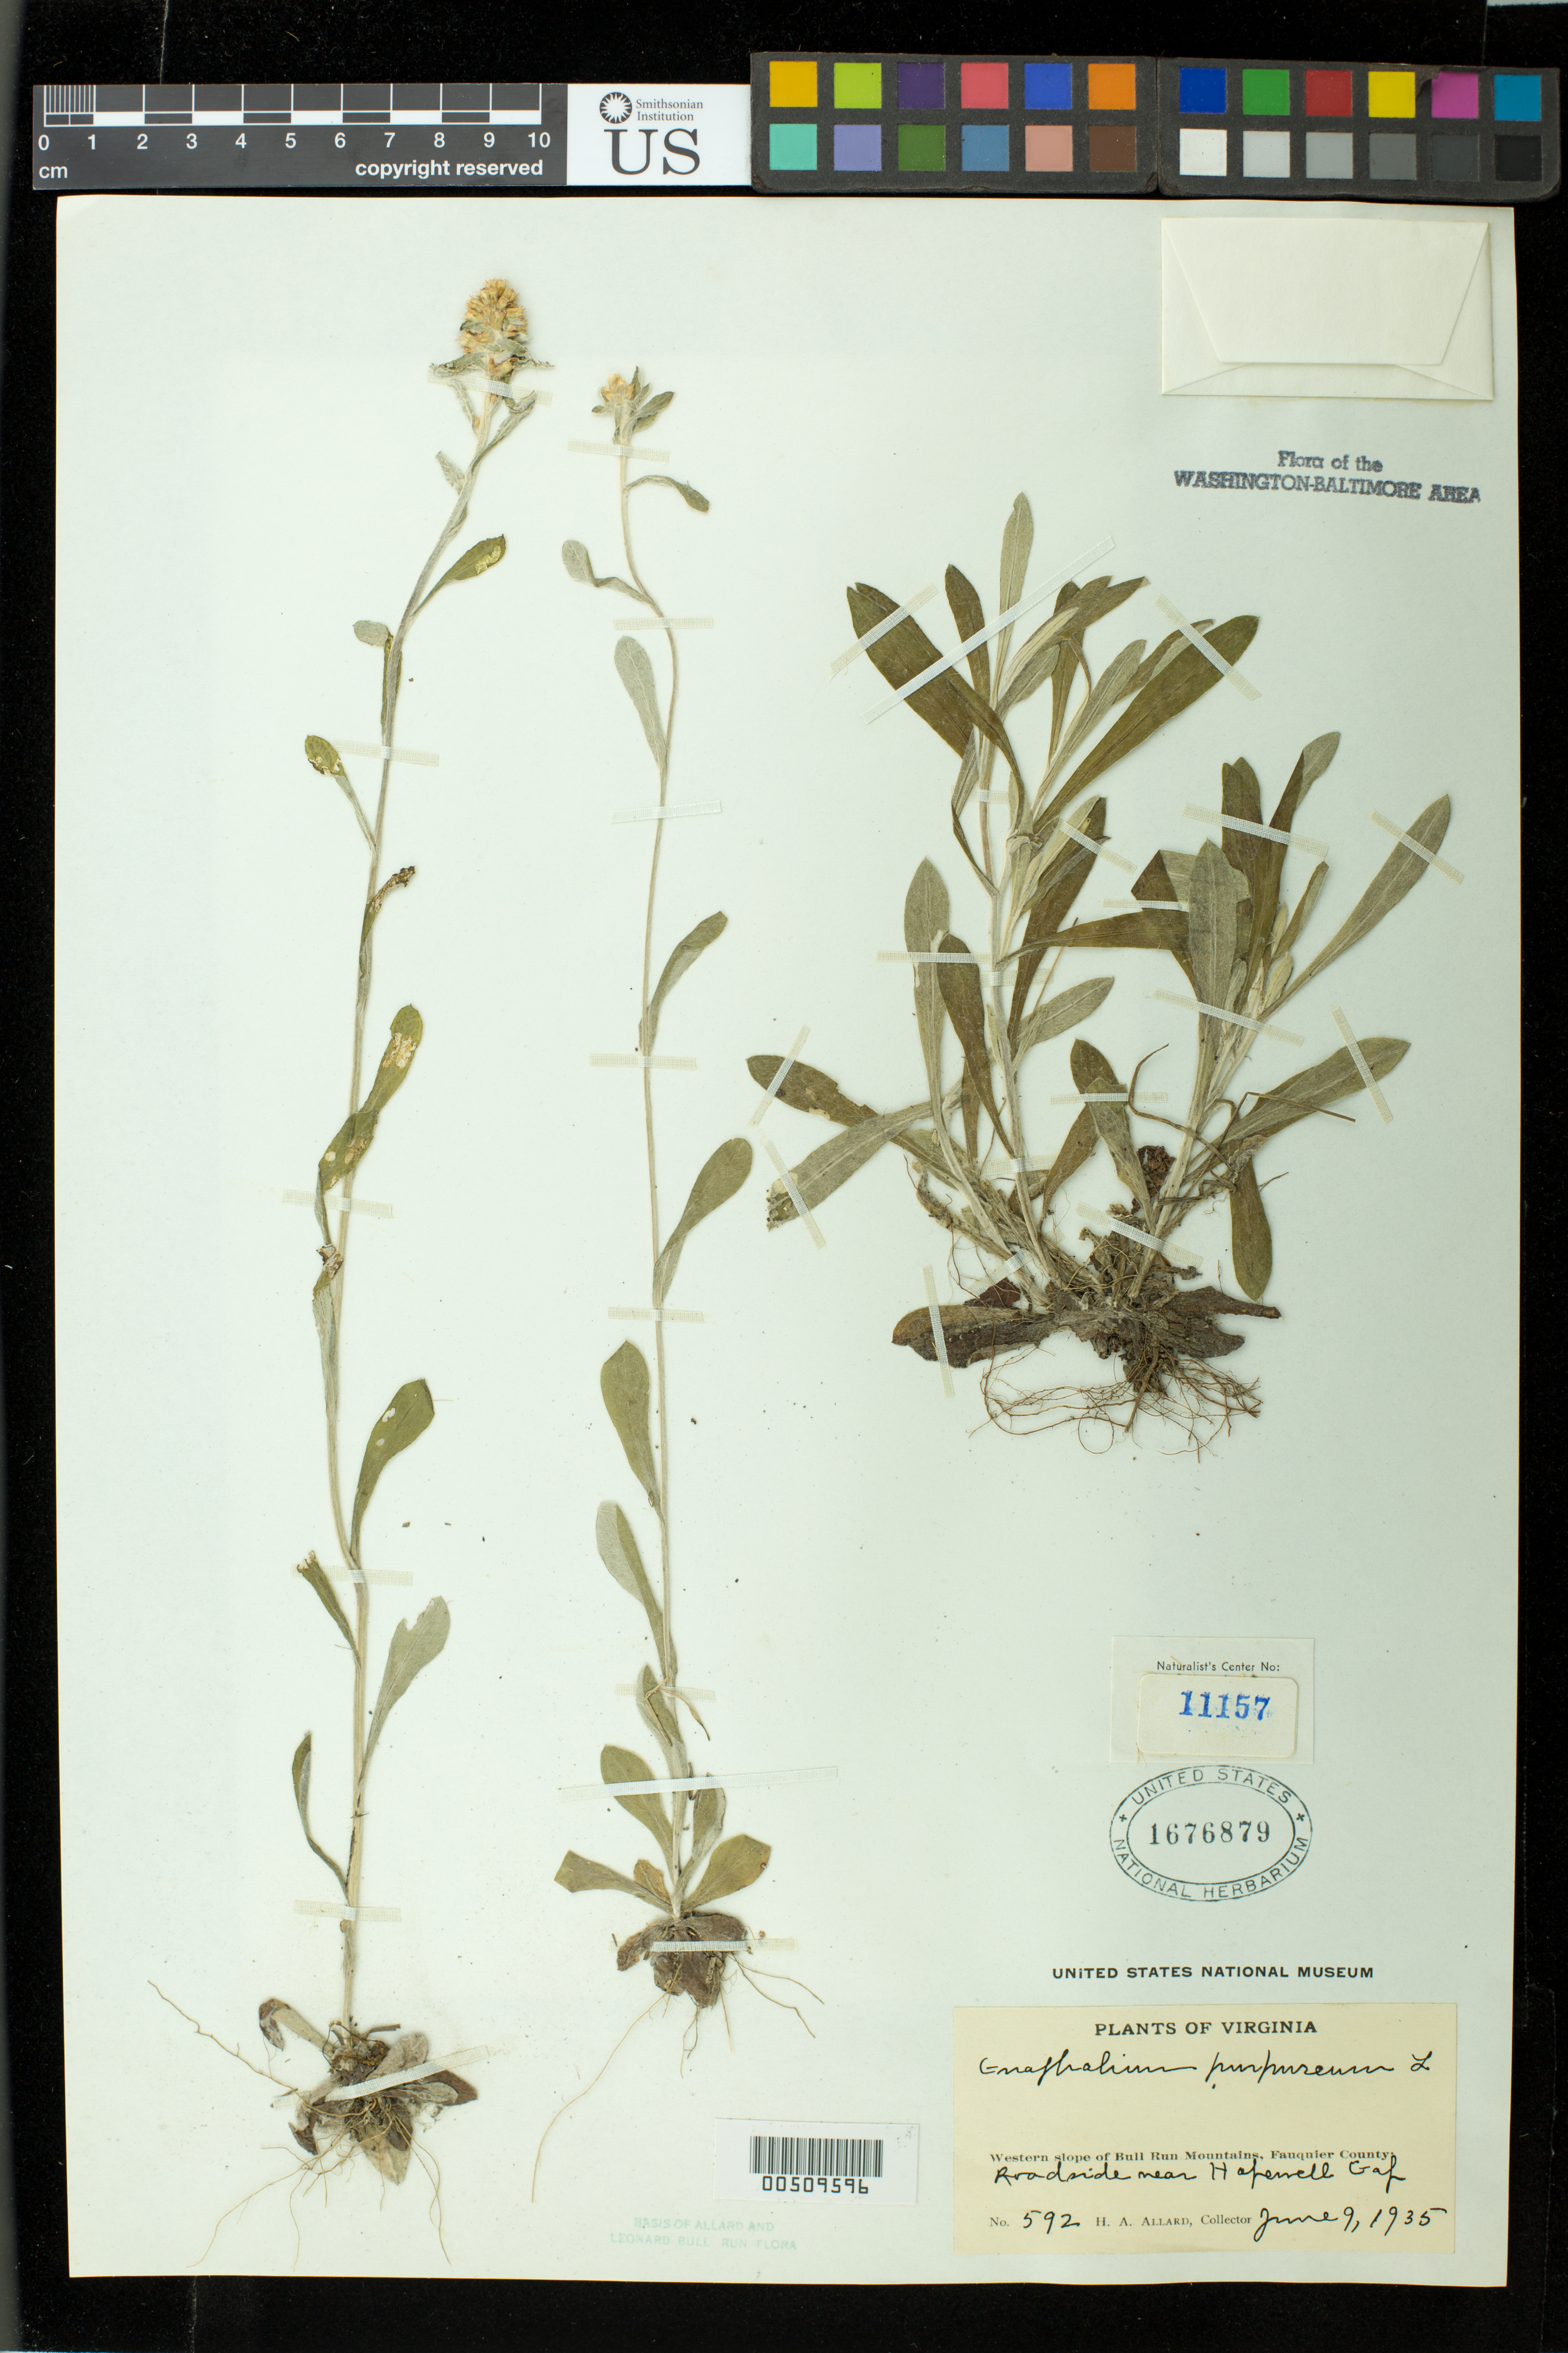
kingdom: Plantae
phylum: Tracheophyta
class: Magnoliopsida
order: Asterales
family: Asteraceae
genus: Pseudognaphalium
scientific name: Pseudognaphalium purpurascens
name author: (DC.) Anderb.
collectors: H. A. Allard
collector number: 592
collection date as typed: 09 Jun 1935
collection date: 1935-06-09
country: United States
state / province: Virginia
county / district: Fauquier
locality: Bull Run Mts., Hopewell Gap Bull Run Mts.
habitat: roadside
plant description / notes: Specimens returned from Naturalist Center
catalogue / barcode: US 1676879